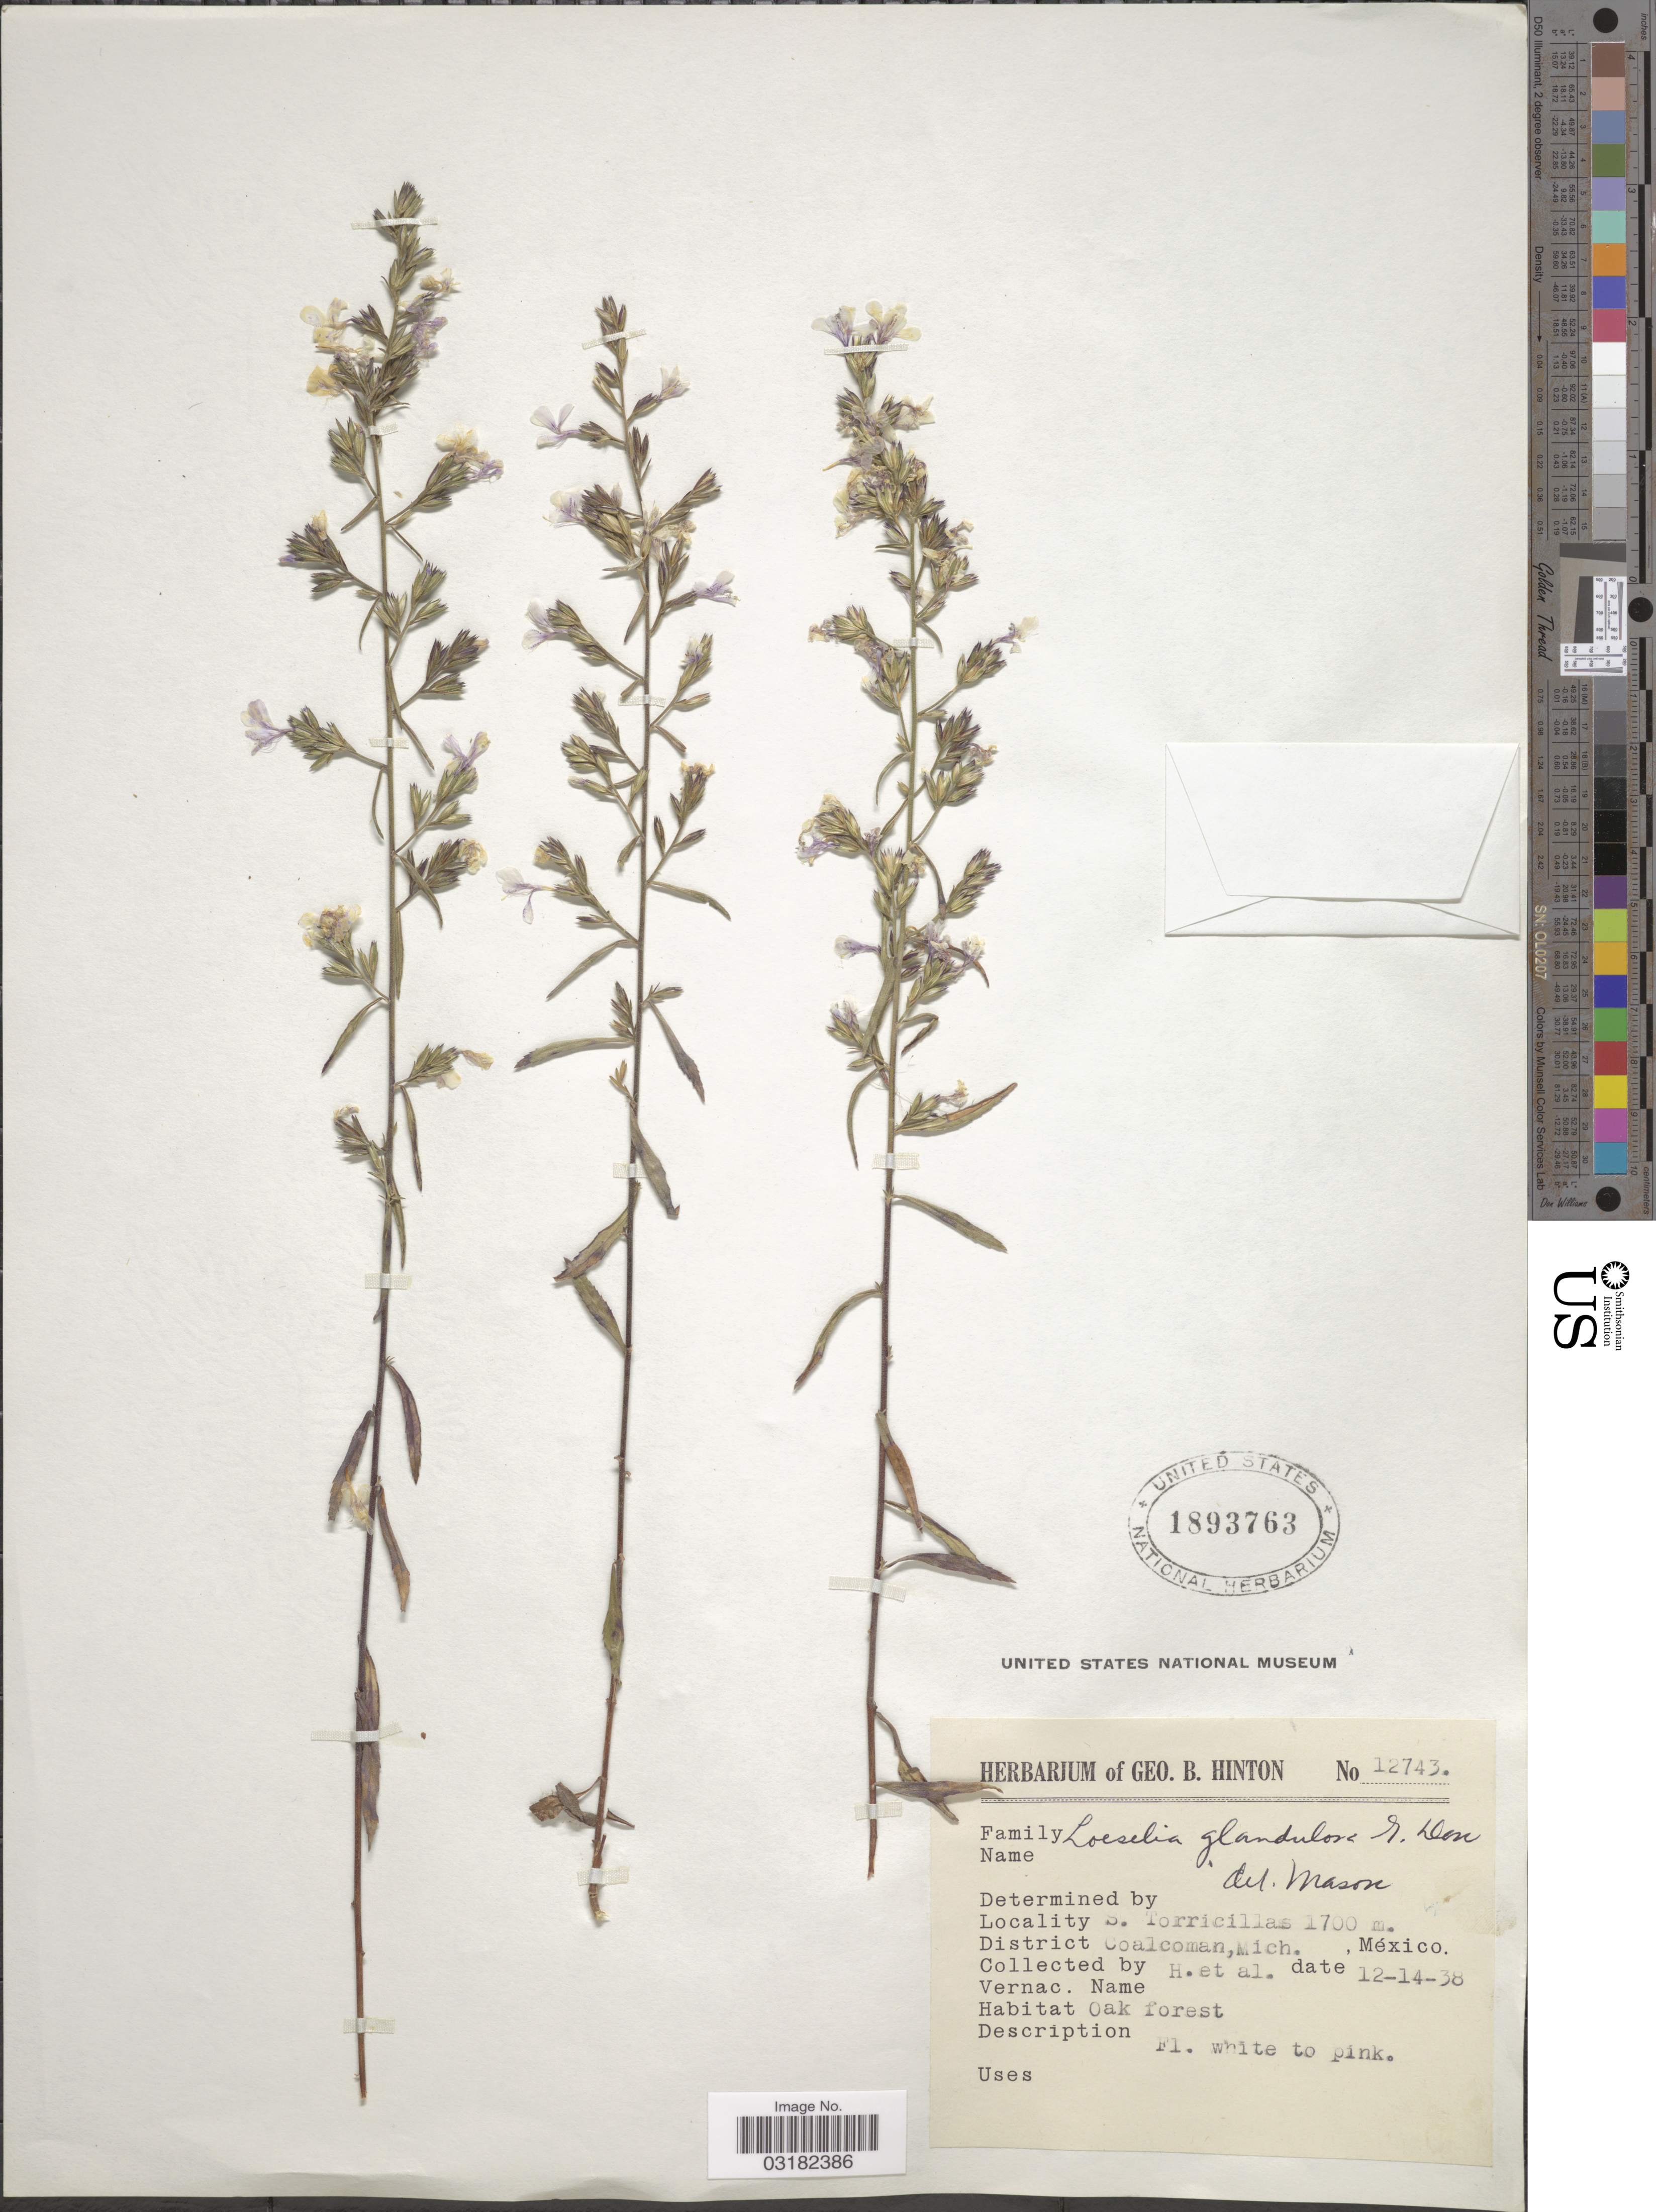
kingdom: Plantae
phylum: Tracheophyta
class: Magnoliopsida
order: Ericales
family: Polemoniaceae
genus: Loeselia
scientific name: Loeselia glandulosa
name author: (Cav.) G. Don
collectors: G. B. Hinton & et al.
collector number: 12743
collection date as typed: Transcribed d/m/y: 14/12/38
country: Mexico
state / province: Michoacán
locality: S. Torricillas. District Coalcoman.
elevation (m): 1700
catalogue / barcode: US 1893763